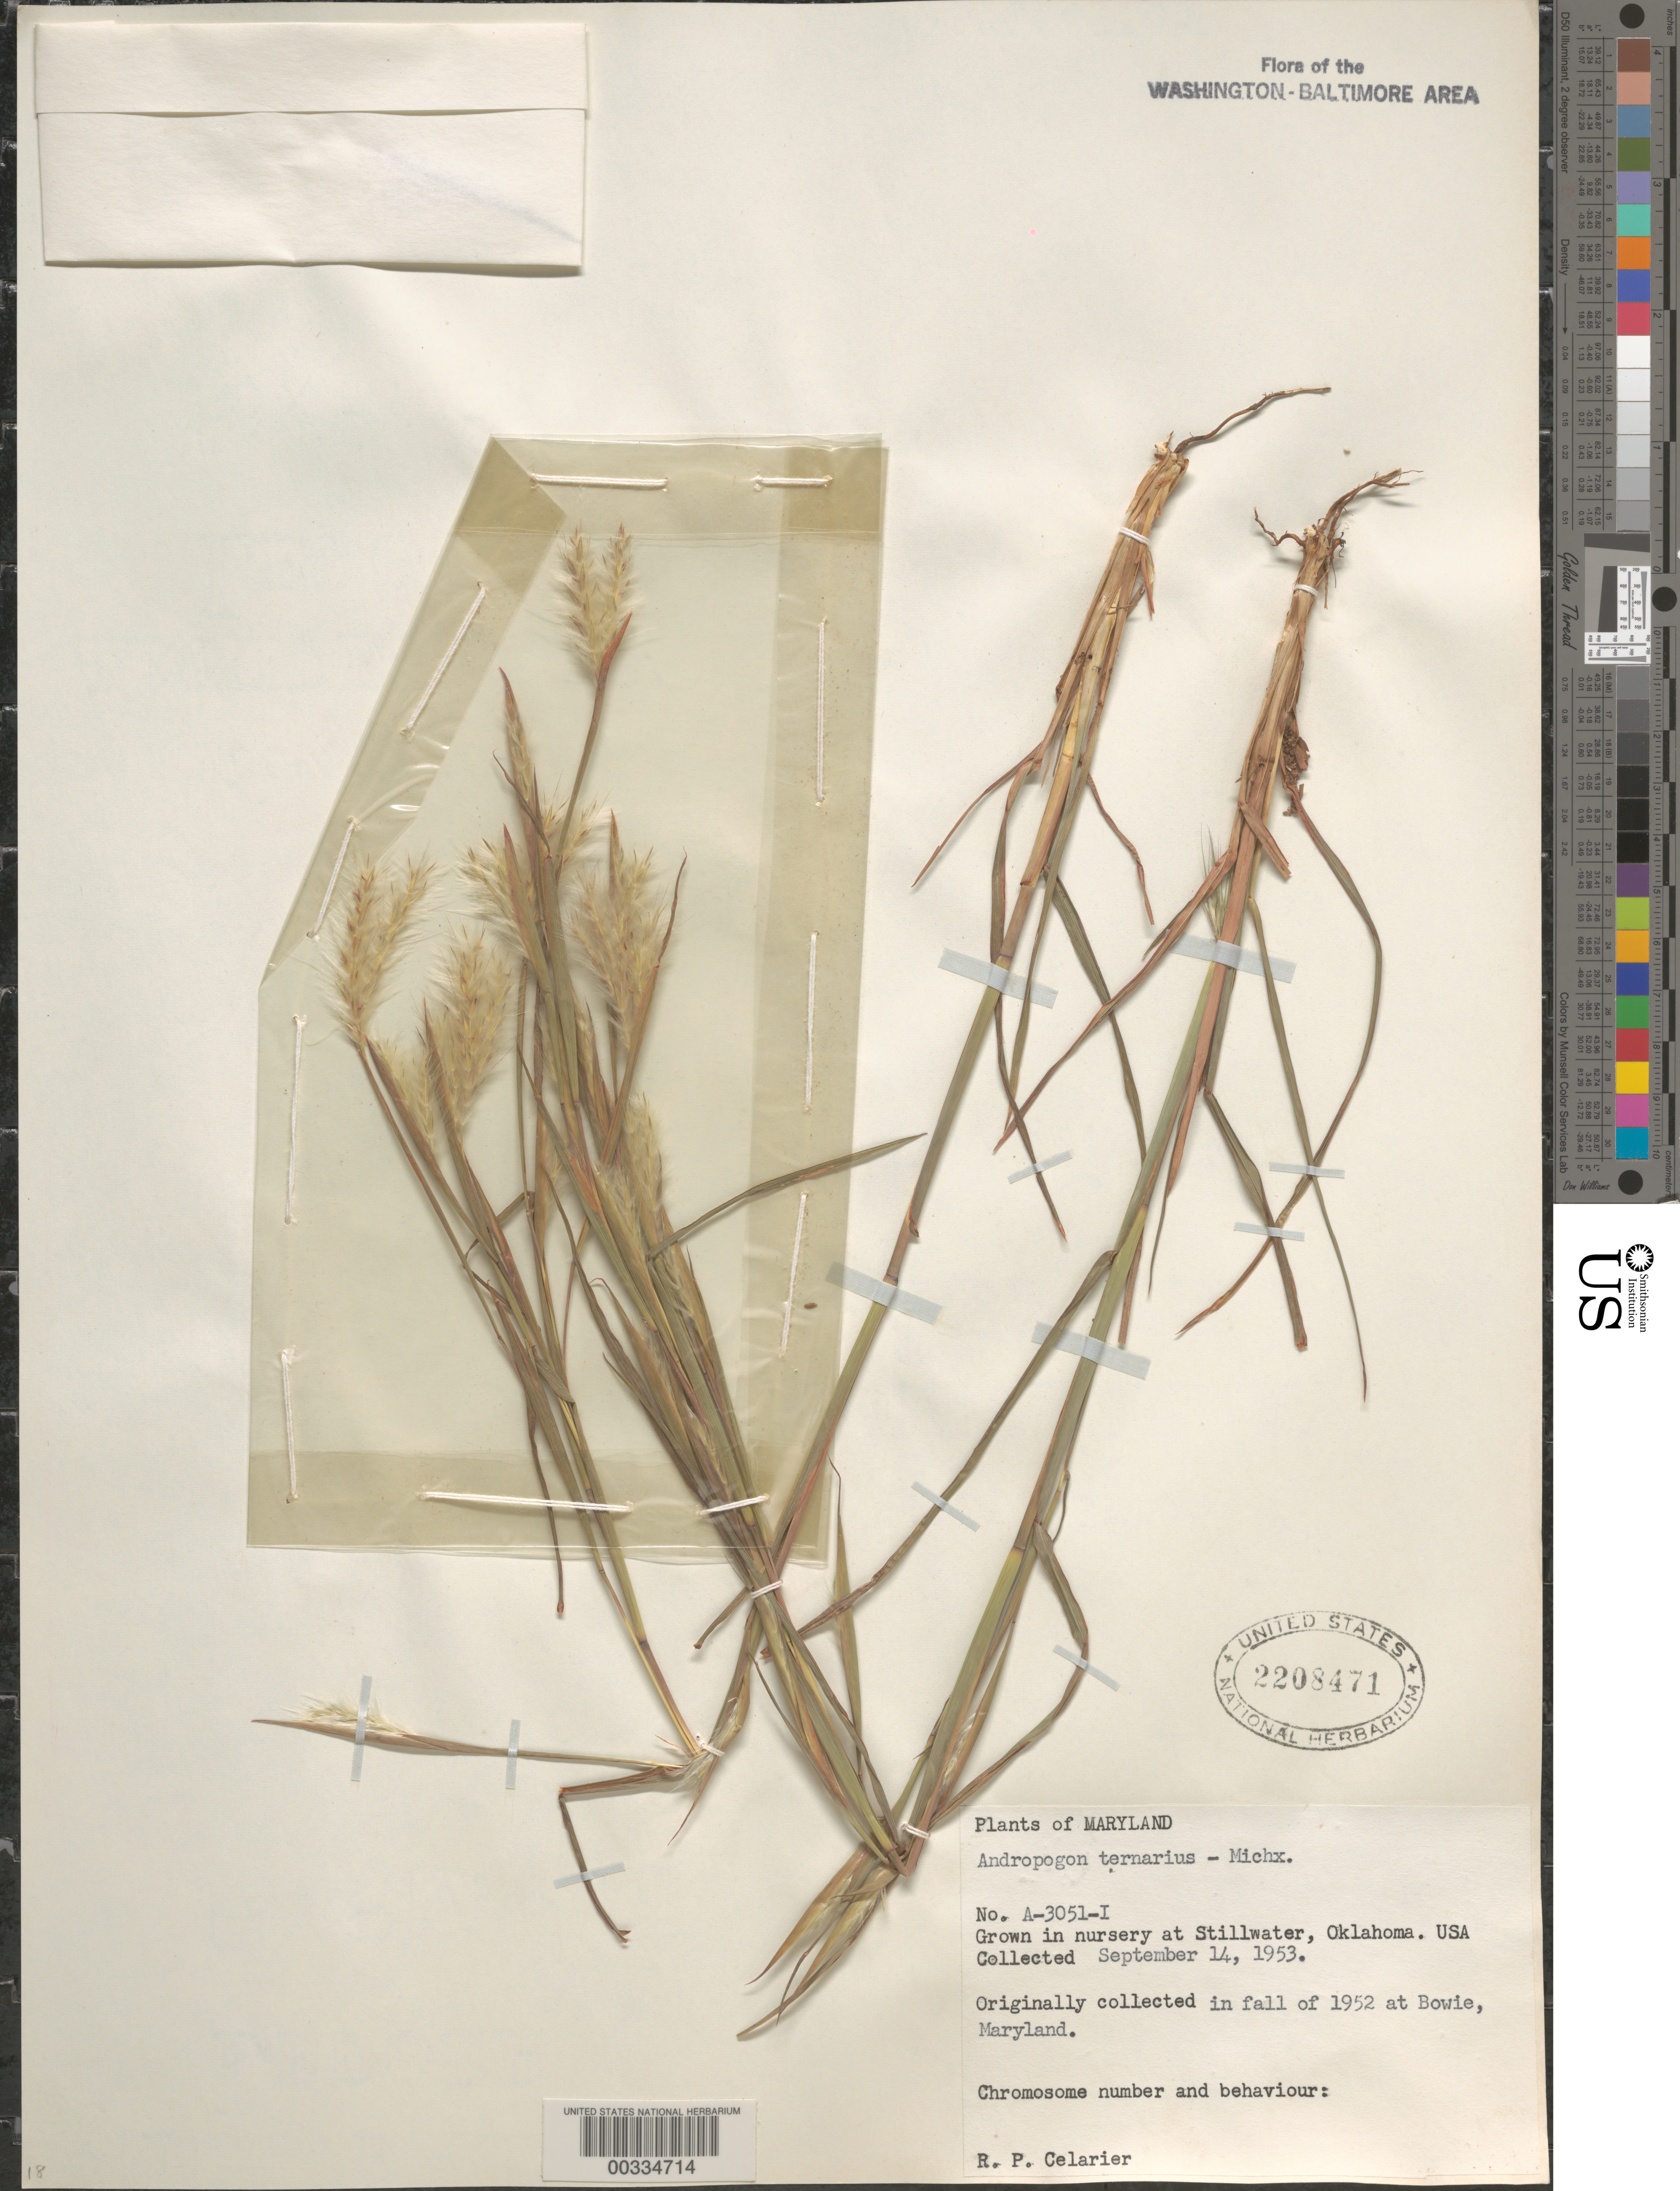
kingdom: Plantae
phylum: Tracheophyta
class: Liliopsida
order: Poales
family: Poaceae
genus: Andropogon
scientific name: Andropogon ternarius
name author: Michx.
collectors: R. Celarier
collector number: A-3051-I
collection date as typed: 1952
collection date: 1952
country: United States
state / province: Maryland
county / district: Prince George's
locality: Bowie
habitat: In nursery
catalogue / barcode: US 2208471